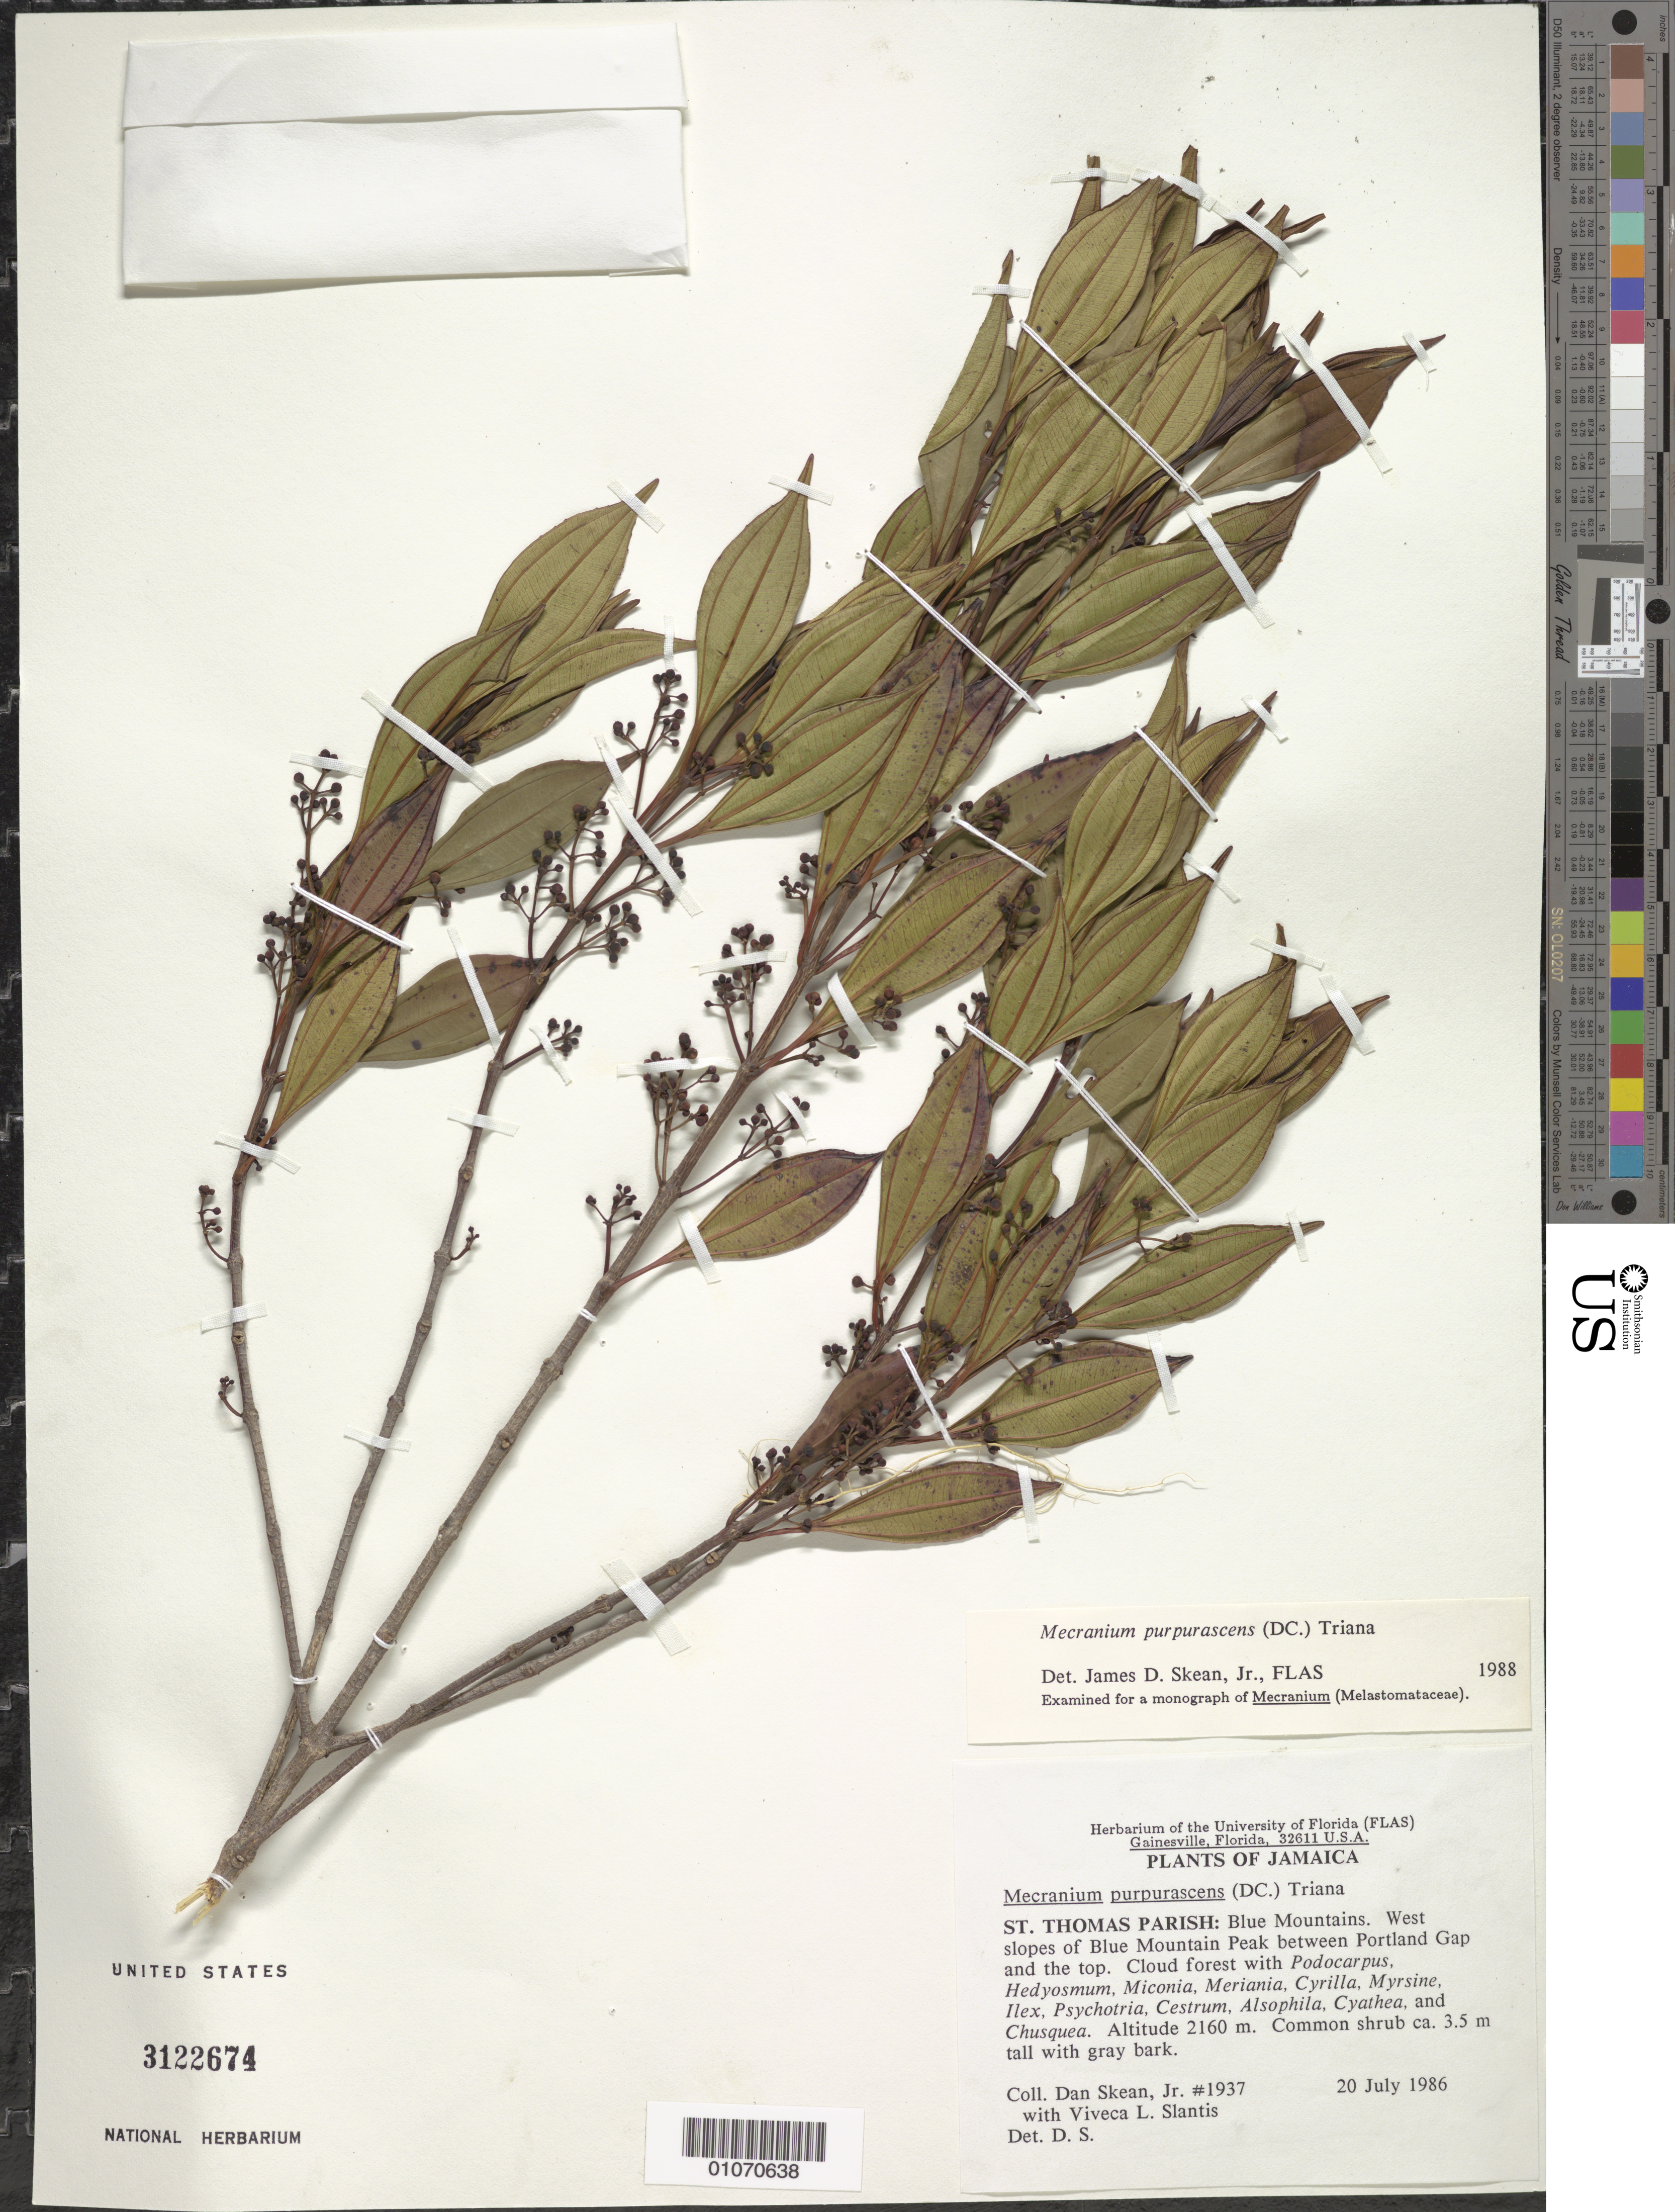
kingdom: Plantae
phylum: Tracheophyta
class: Magnoliopsida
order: Myrtales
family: Melastomataceae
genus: Mecranium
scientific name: Mecranium purpurascens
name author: (DC.) Triana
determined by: Skean, J. D., Jr.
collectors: J. D. Skean & V. Slantis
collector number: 1937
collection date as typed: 20 Jul 1986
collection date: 1986-07-20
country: Jamaica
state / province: Saint Thomas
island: Jamaica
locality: Blue Mountains; W slopes of Blue Mountain Peak between Portland Gap and the top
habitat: Cloud forest with Podocarpus, Hedyosmum, Miconia, Meriania, Cyrilla, Myrsine, Ilex, Psychotria, Cestrum, Alsophila, Cyathea, Chusquea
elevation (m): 2160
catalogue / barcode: US 3122674